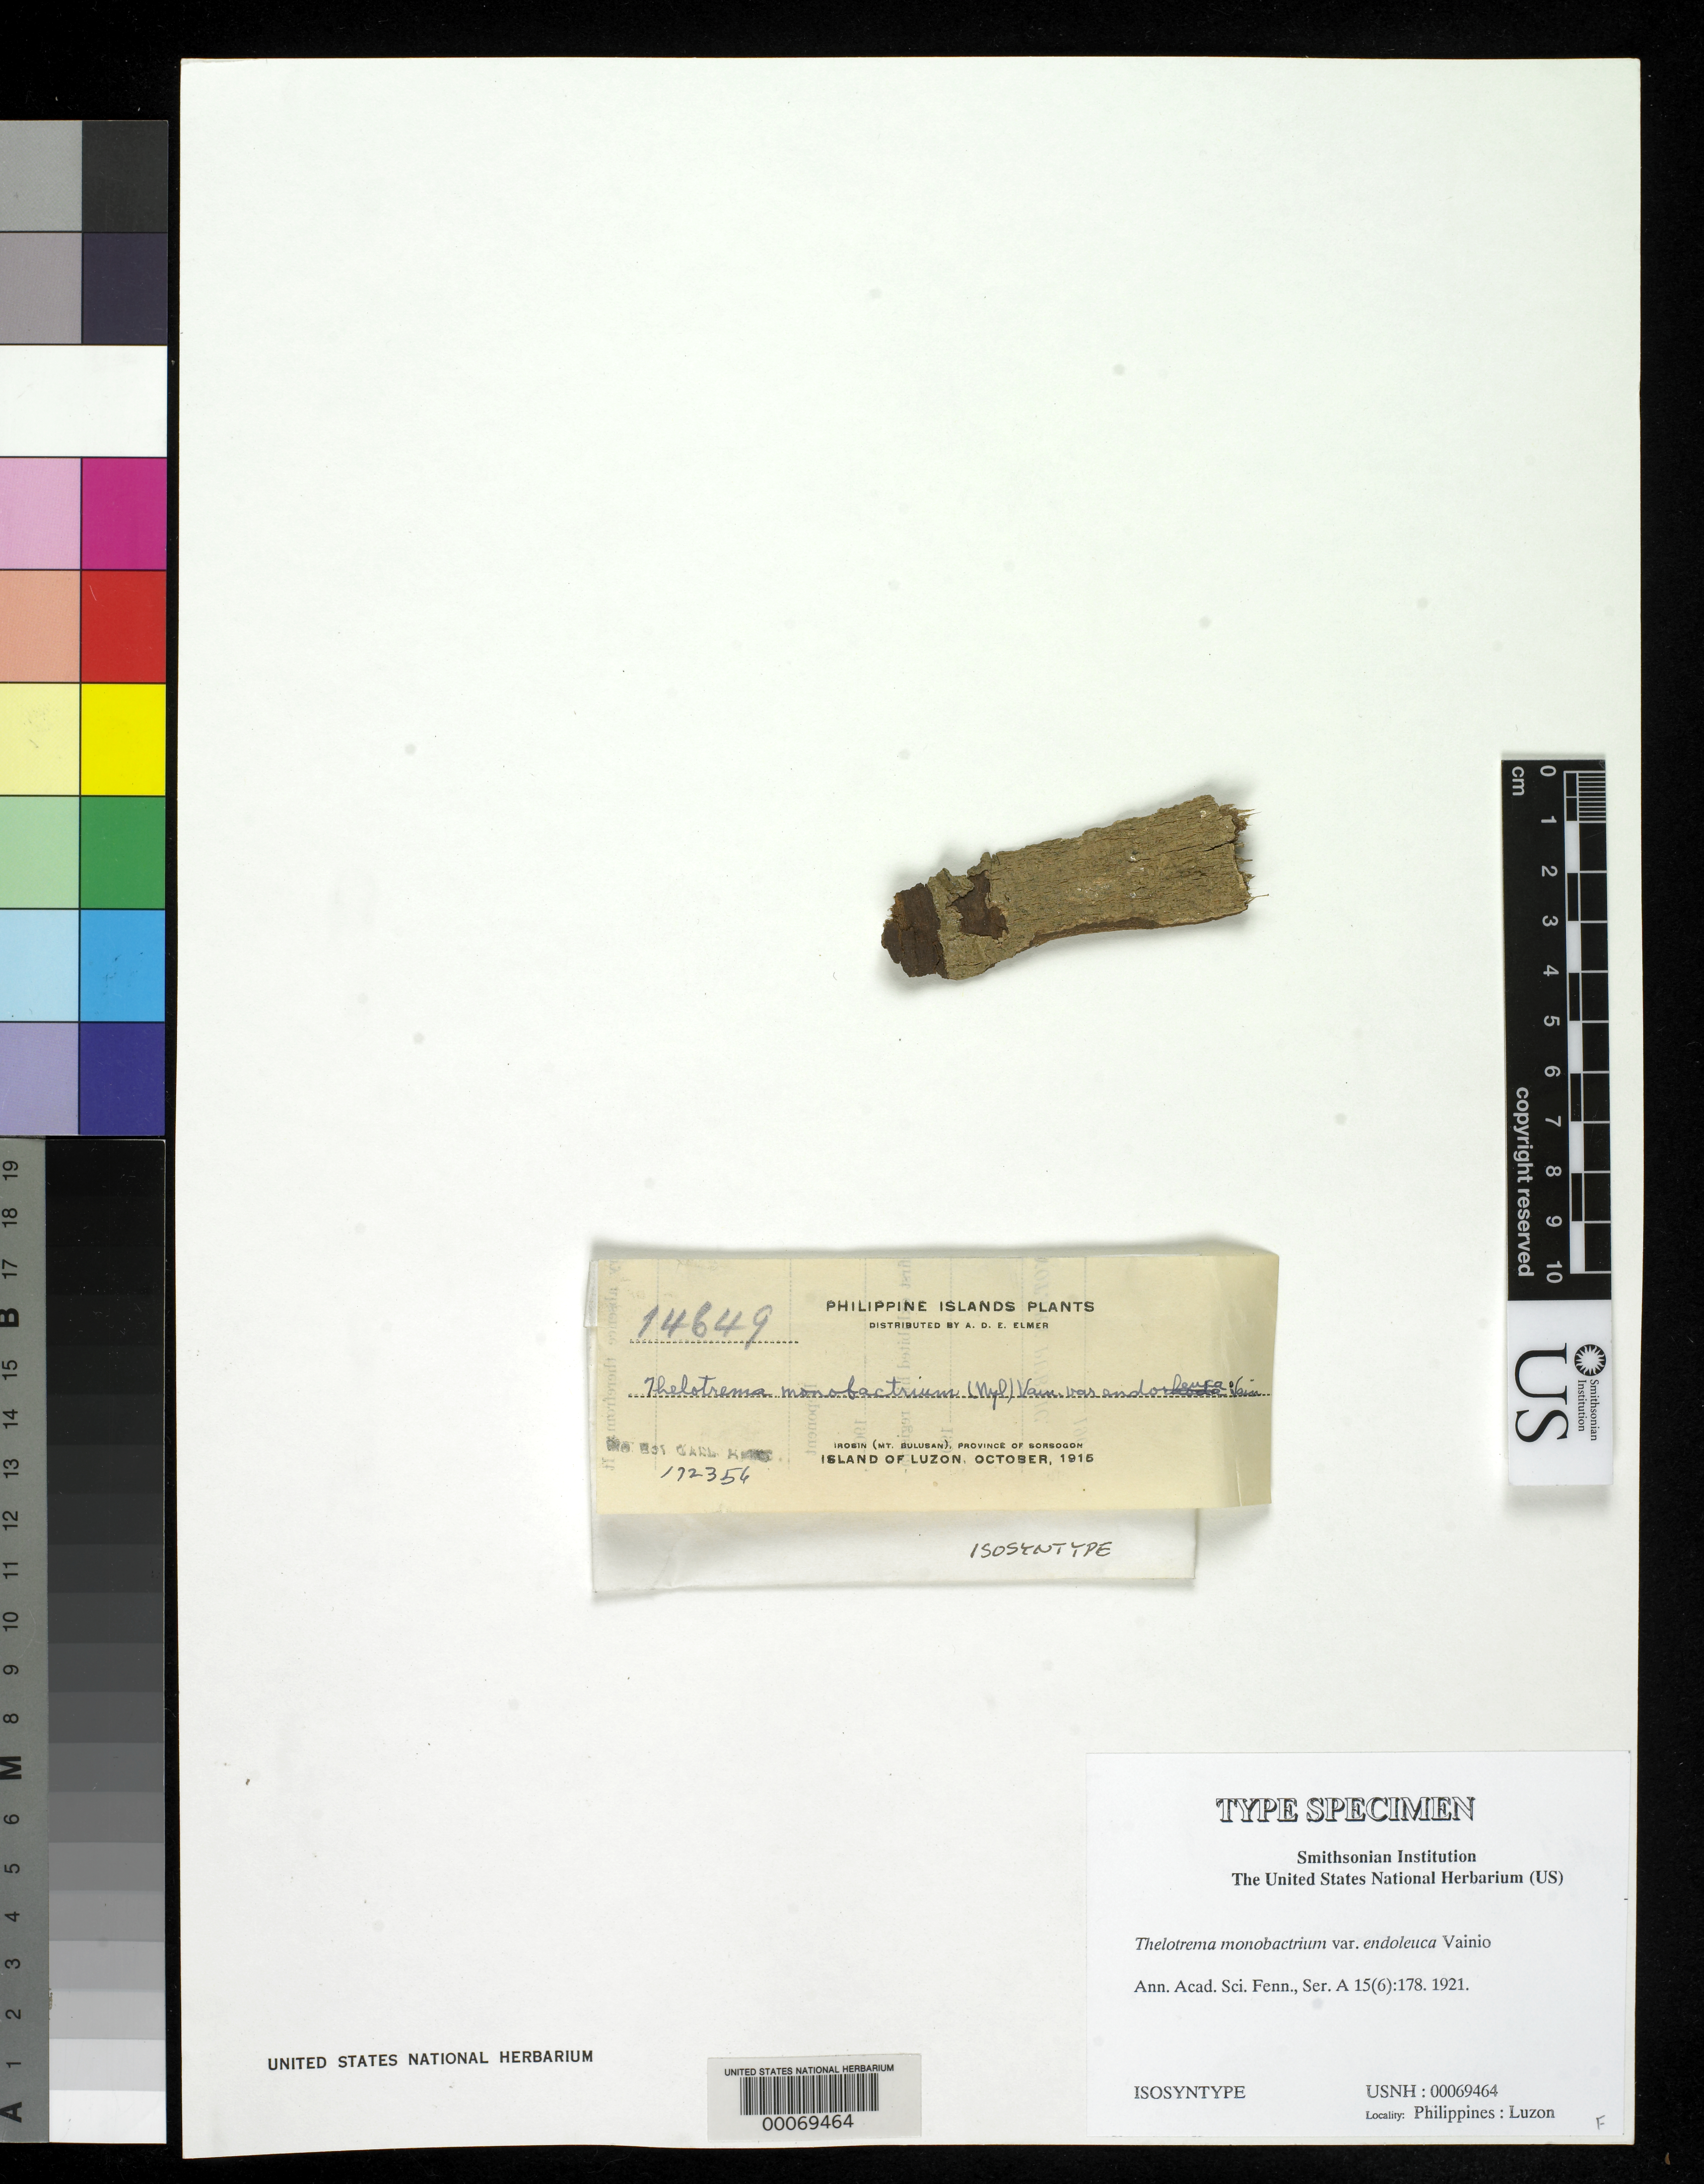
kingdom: Fungi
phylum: Ascomycota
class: Lecanoromycetes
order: Ostropales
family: Graphidaceae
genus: Thelotrema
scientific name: Thelotrema monobactrium var. endoleuca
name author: Vain.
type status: Isosyntype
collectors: A. D. E. Elmer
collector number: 14649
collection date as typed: Oct 1915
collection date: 1915-10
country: Philippines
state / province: Bicol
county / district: Sorsogon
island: Luzon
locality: Irosin (Mt. Bulusan)